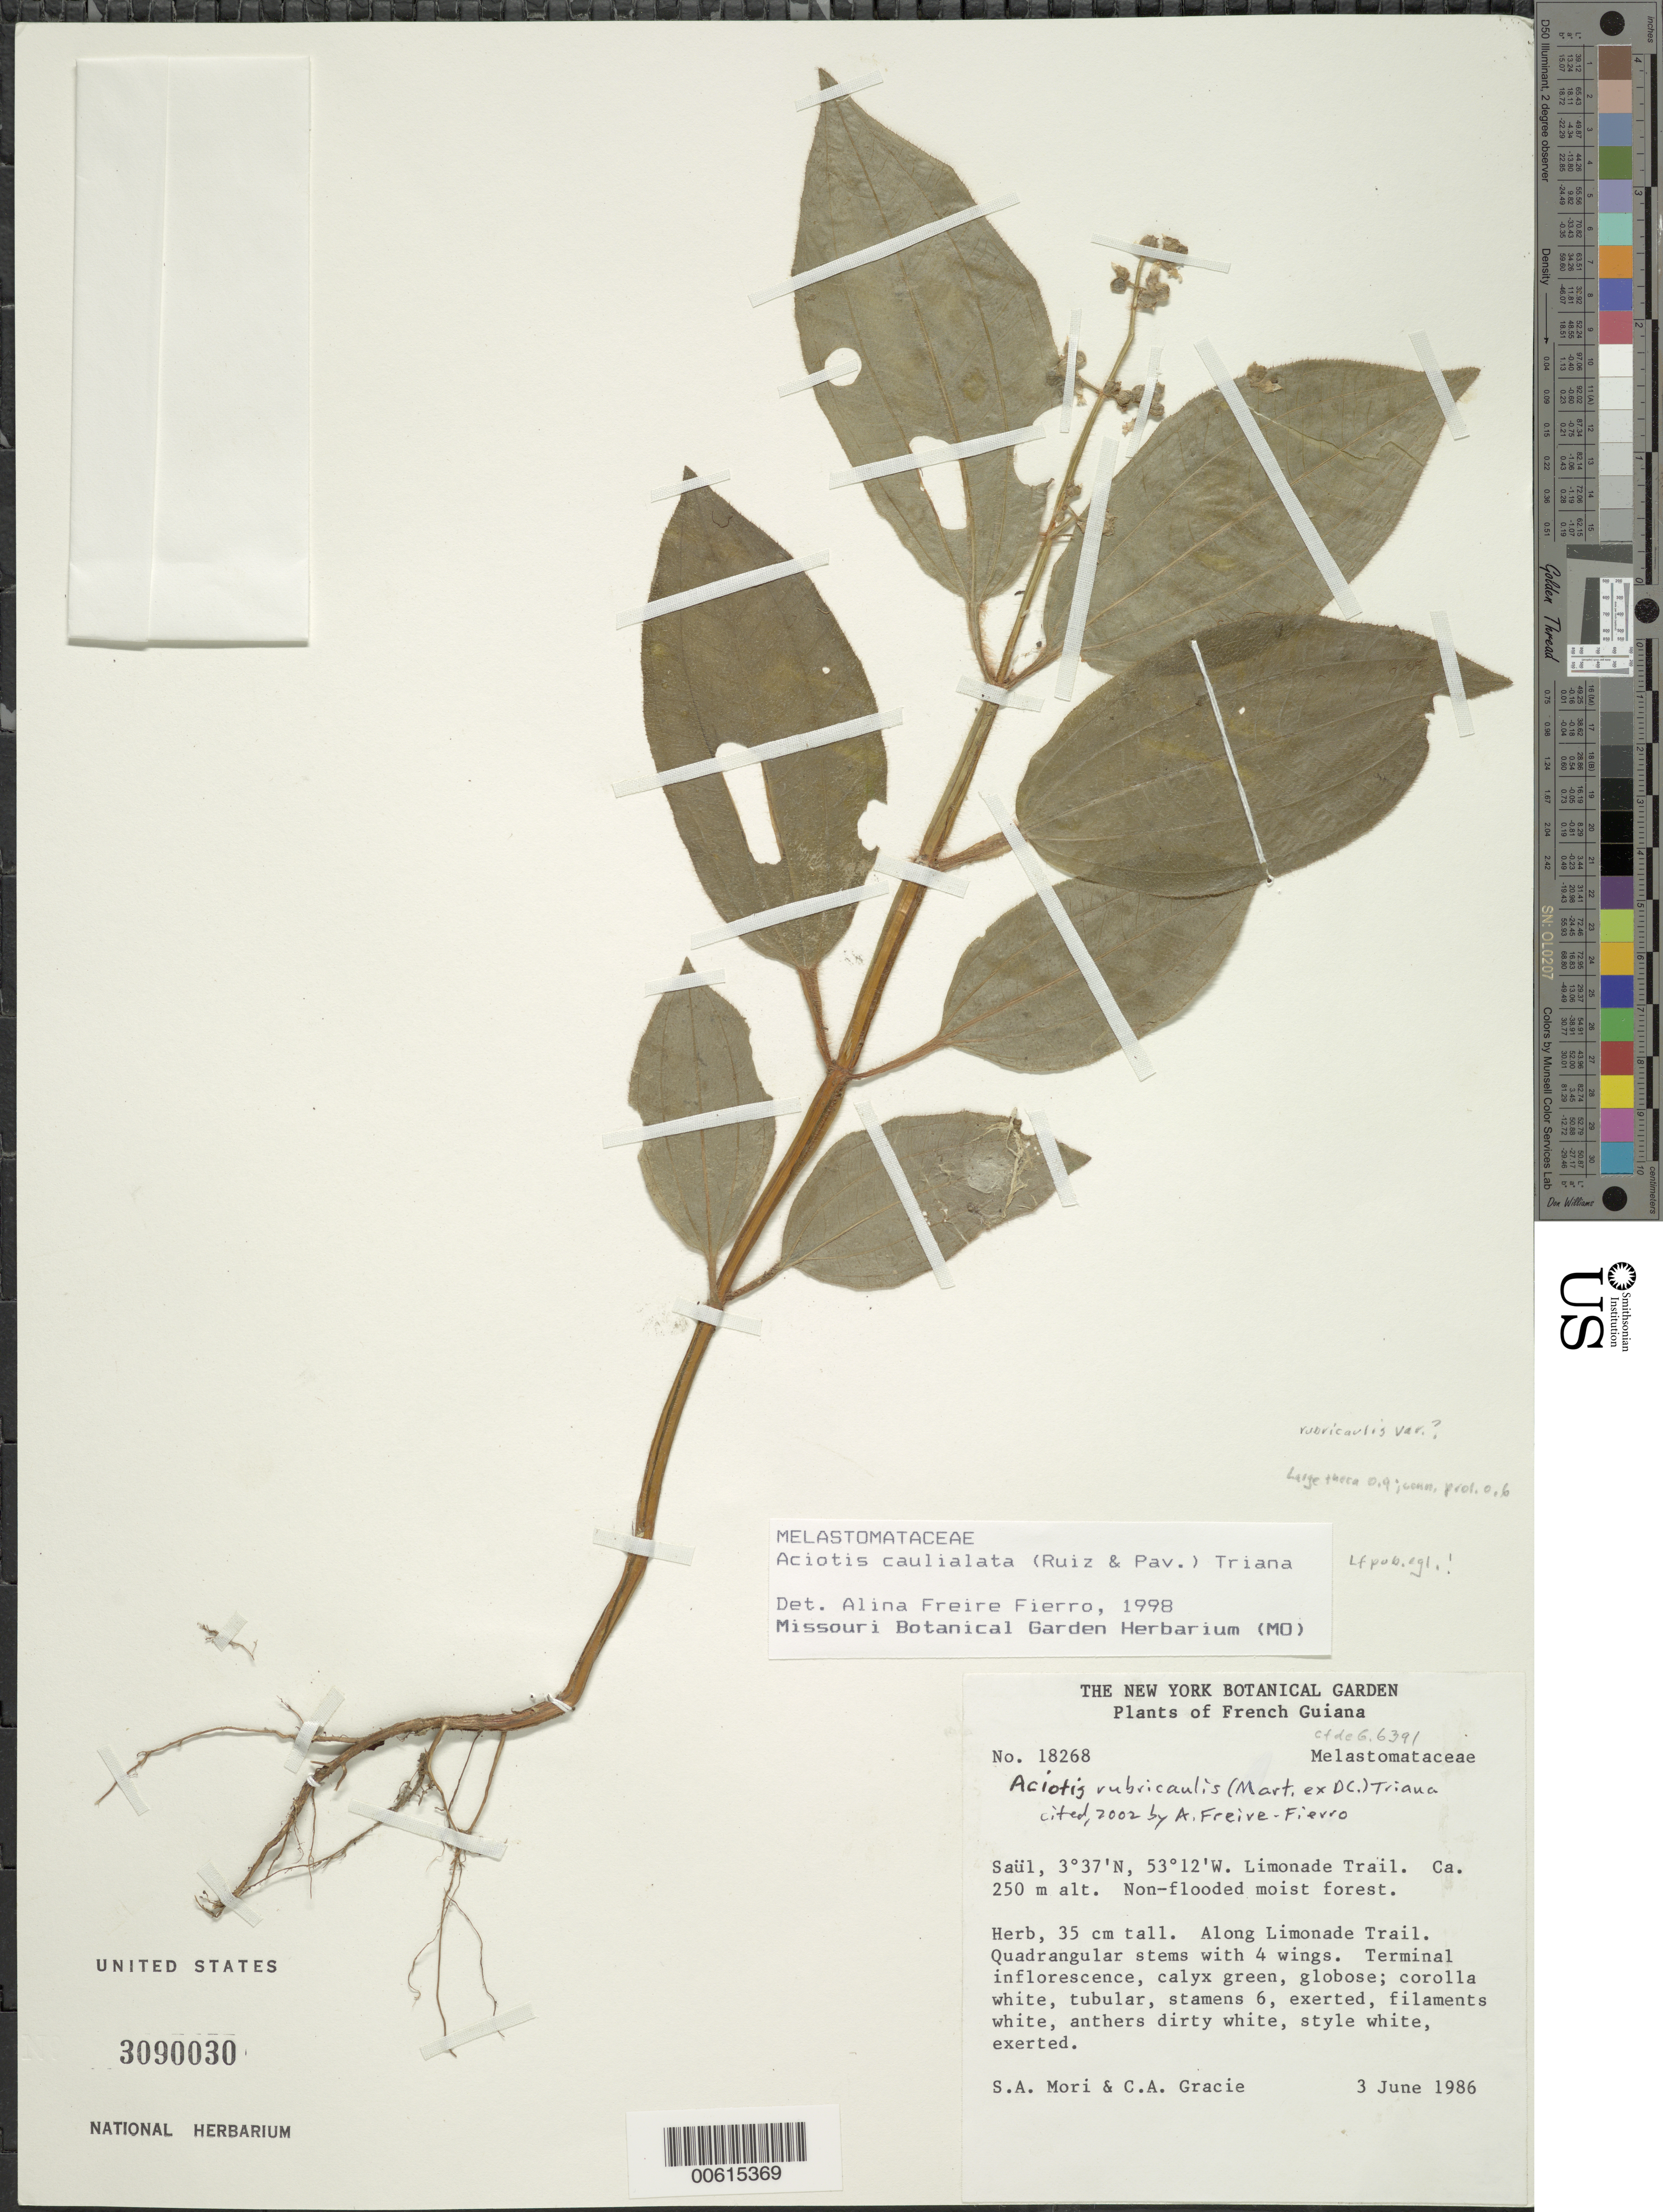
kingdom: Plantae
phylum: Tracheophyta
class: Magnoliopsida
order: Myrtales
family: Melastomataceae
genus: Aciotis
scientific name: Aciotis rubricaulis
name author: (Mart. ex DC.) Triana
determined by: Nunes da Silva, Diego, (RB), Jardim Botanico do Rio de Janeiro - Herbario (BRAZIL)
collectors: S. Mori & C. A. Gracie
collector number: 18268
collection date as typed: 3-Jun-86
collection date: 1986-06-03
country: French Guiana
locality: Saül, Limonade Trail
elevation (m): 250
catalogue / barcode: US 3090030